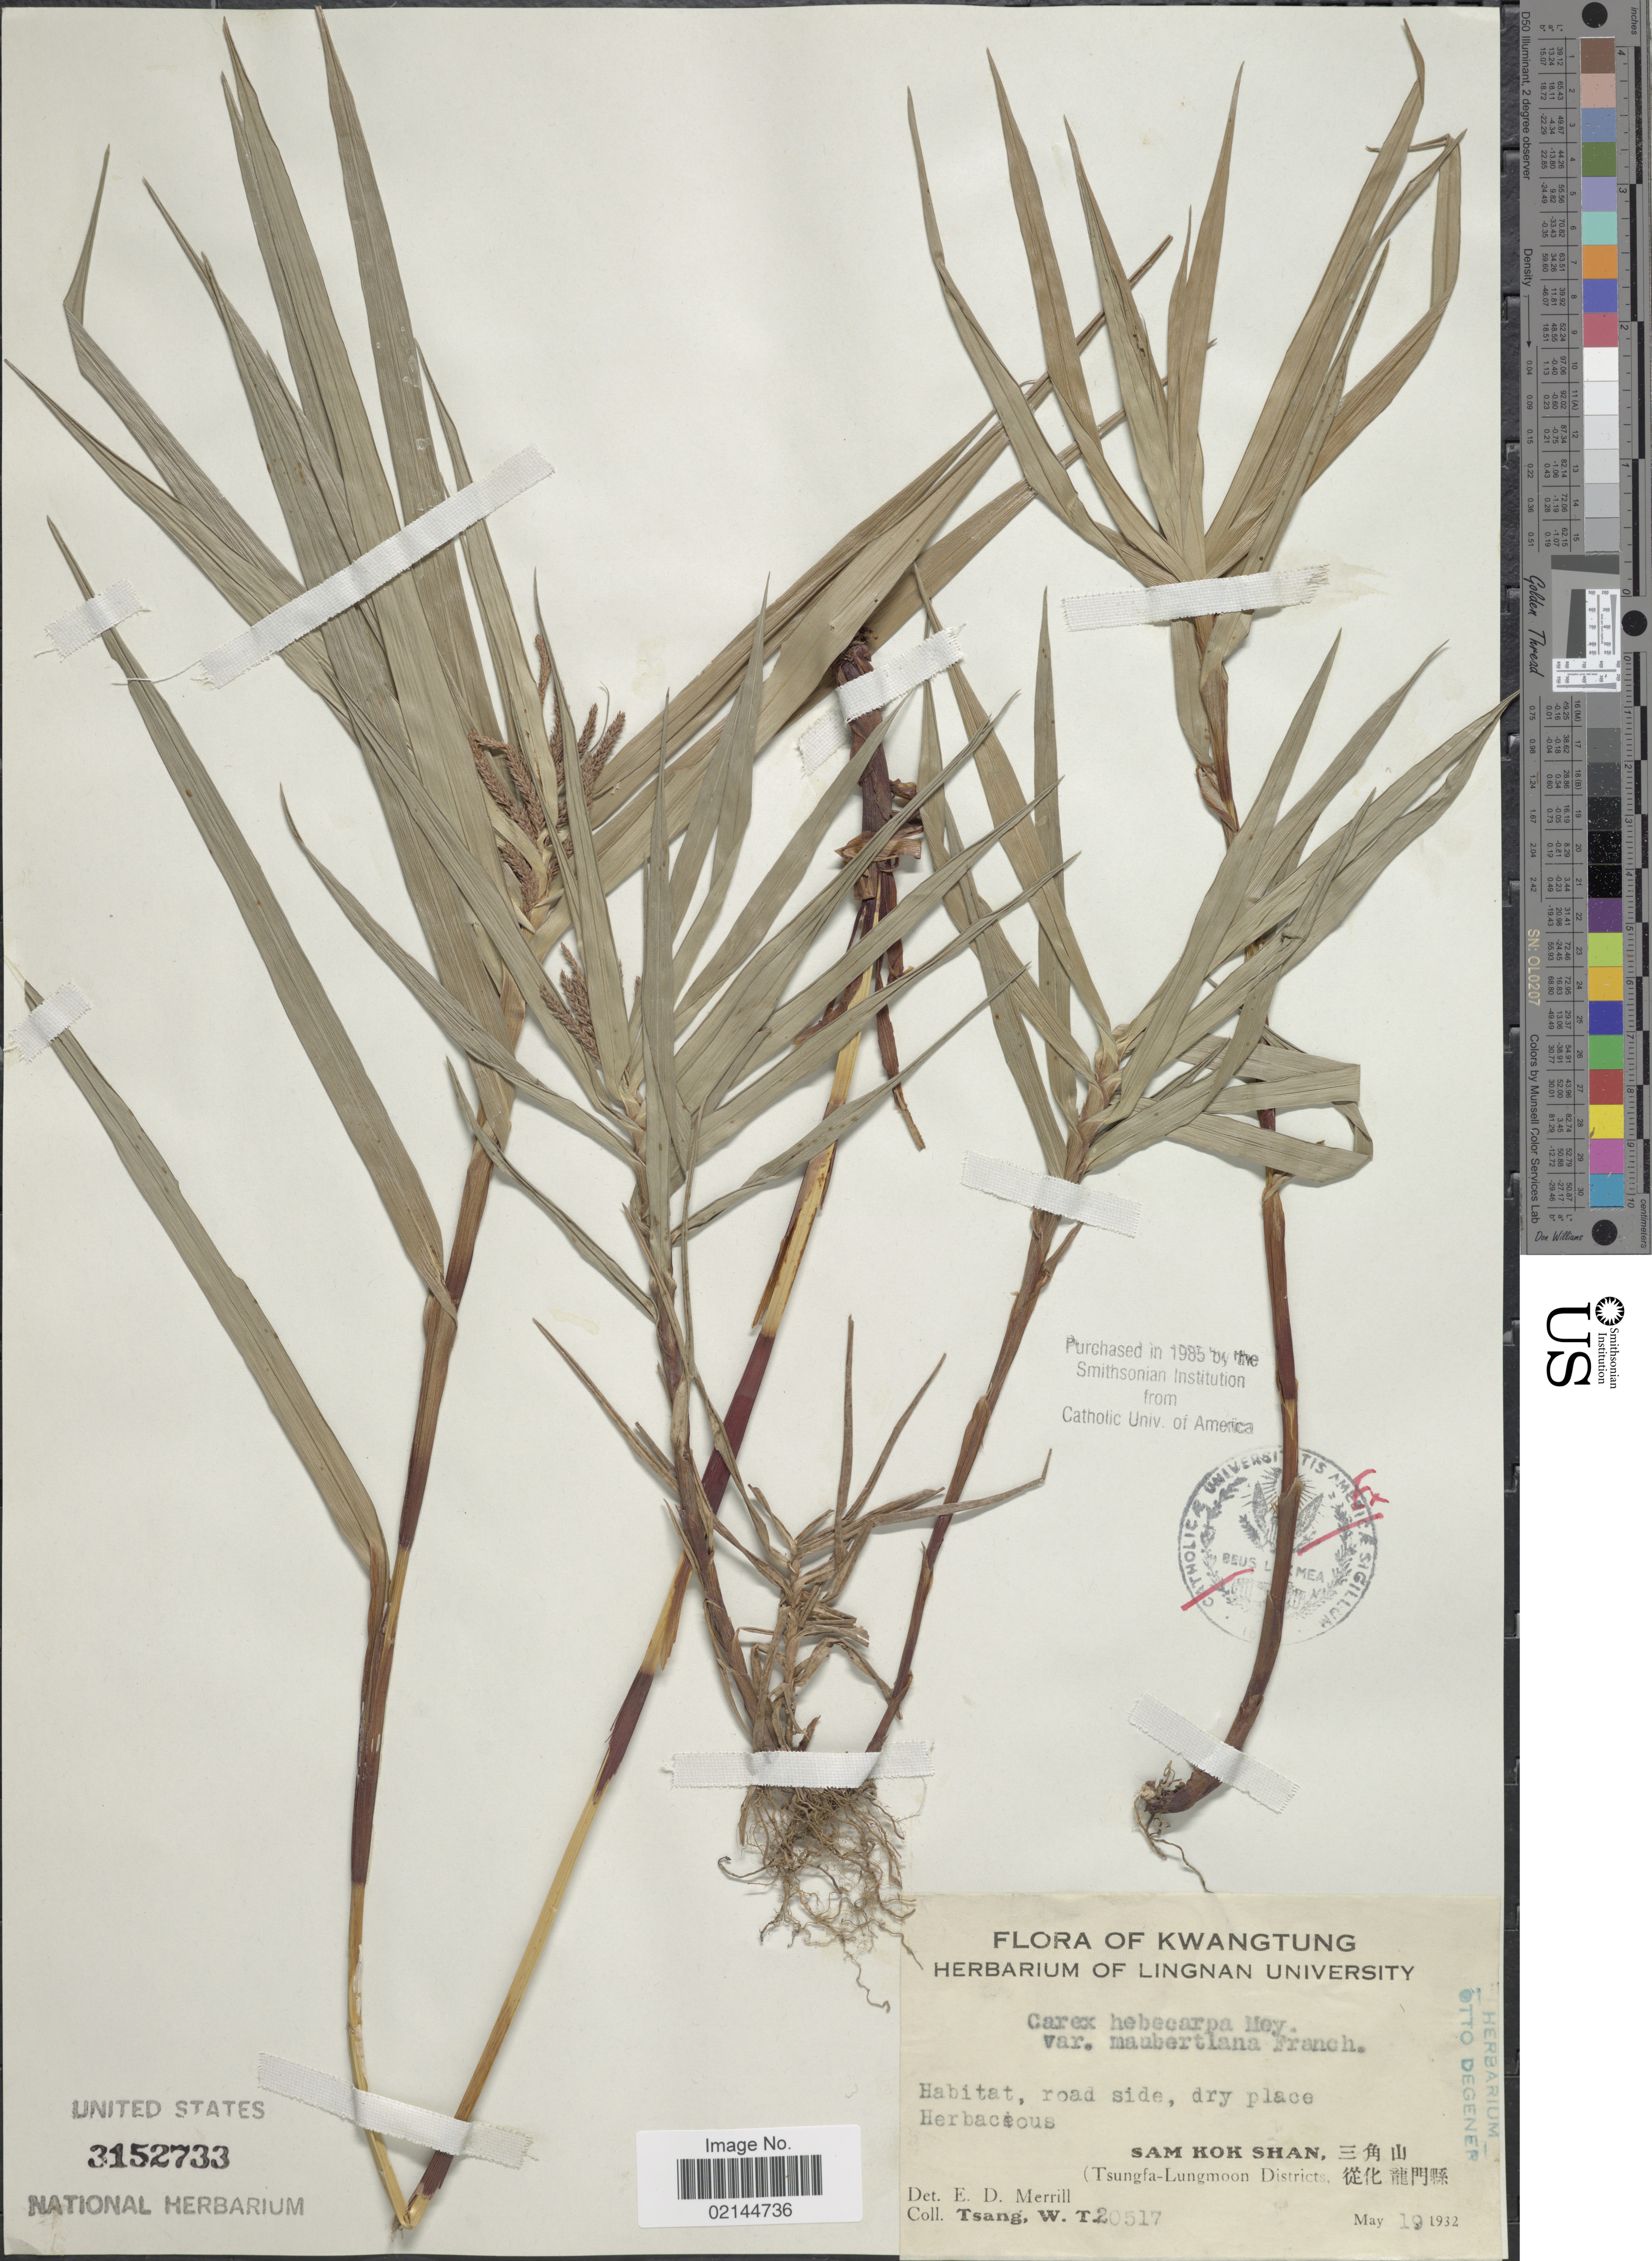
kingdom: Plantae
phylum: Tracheophyta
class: Liliopsida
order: Poales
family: Cyperaceae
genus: Carex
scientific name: Carex hebecarpa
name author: C.A. Mey.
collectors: W. T. Tsang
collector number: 20517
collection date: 1932-05-19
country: China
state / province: Guangdong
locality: Kwangtung. Sam Kok Shan ( Tsung-Lungmoon Districts)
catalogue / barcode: US 3152733